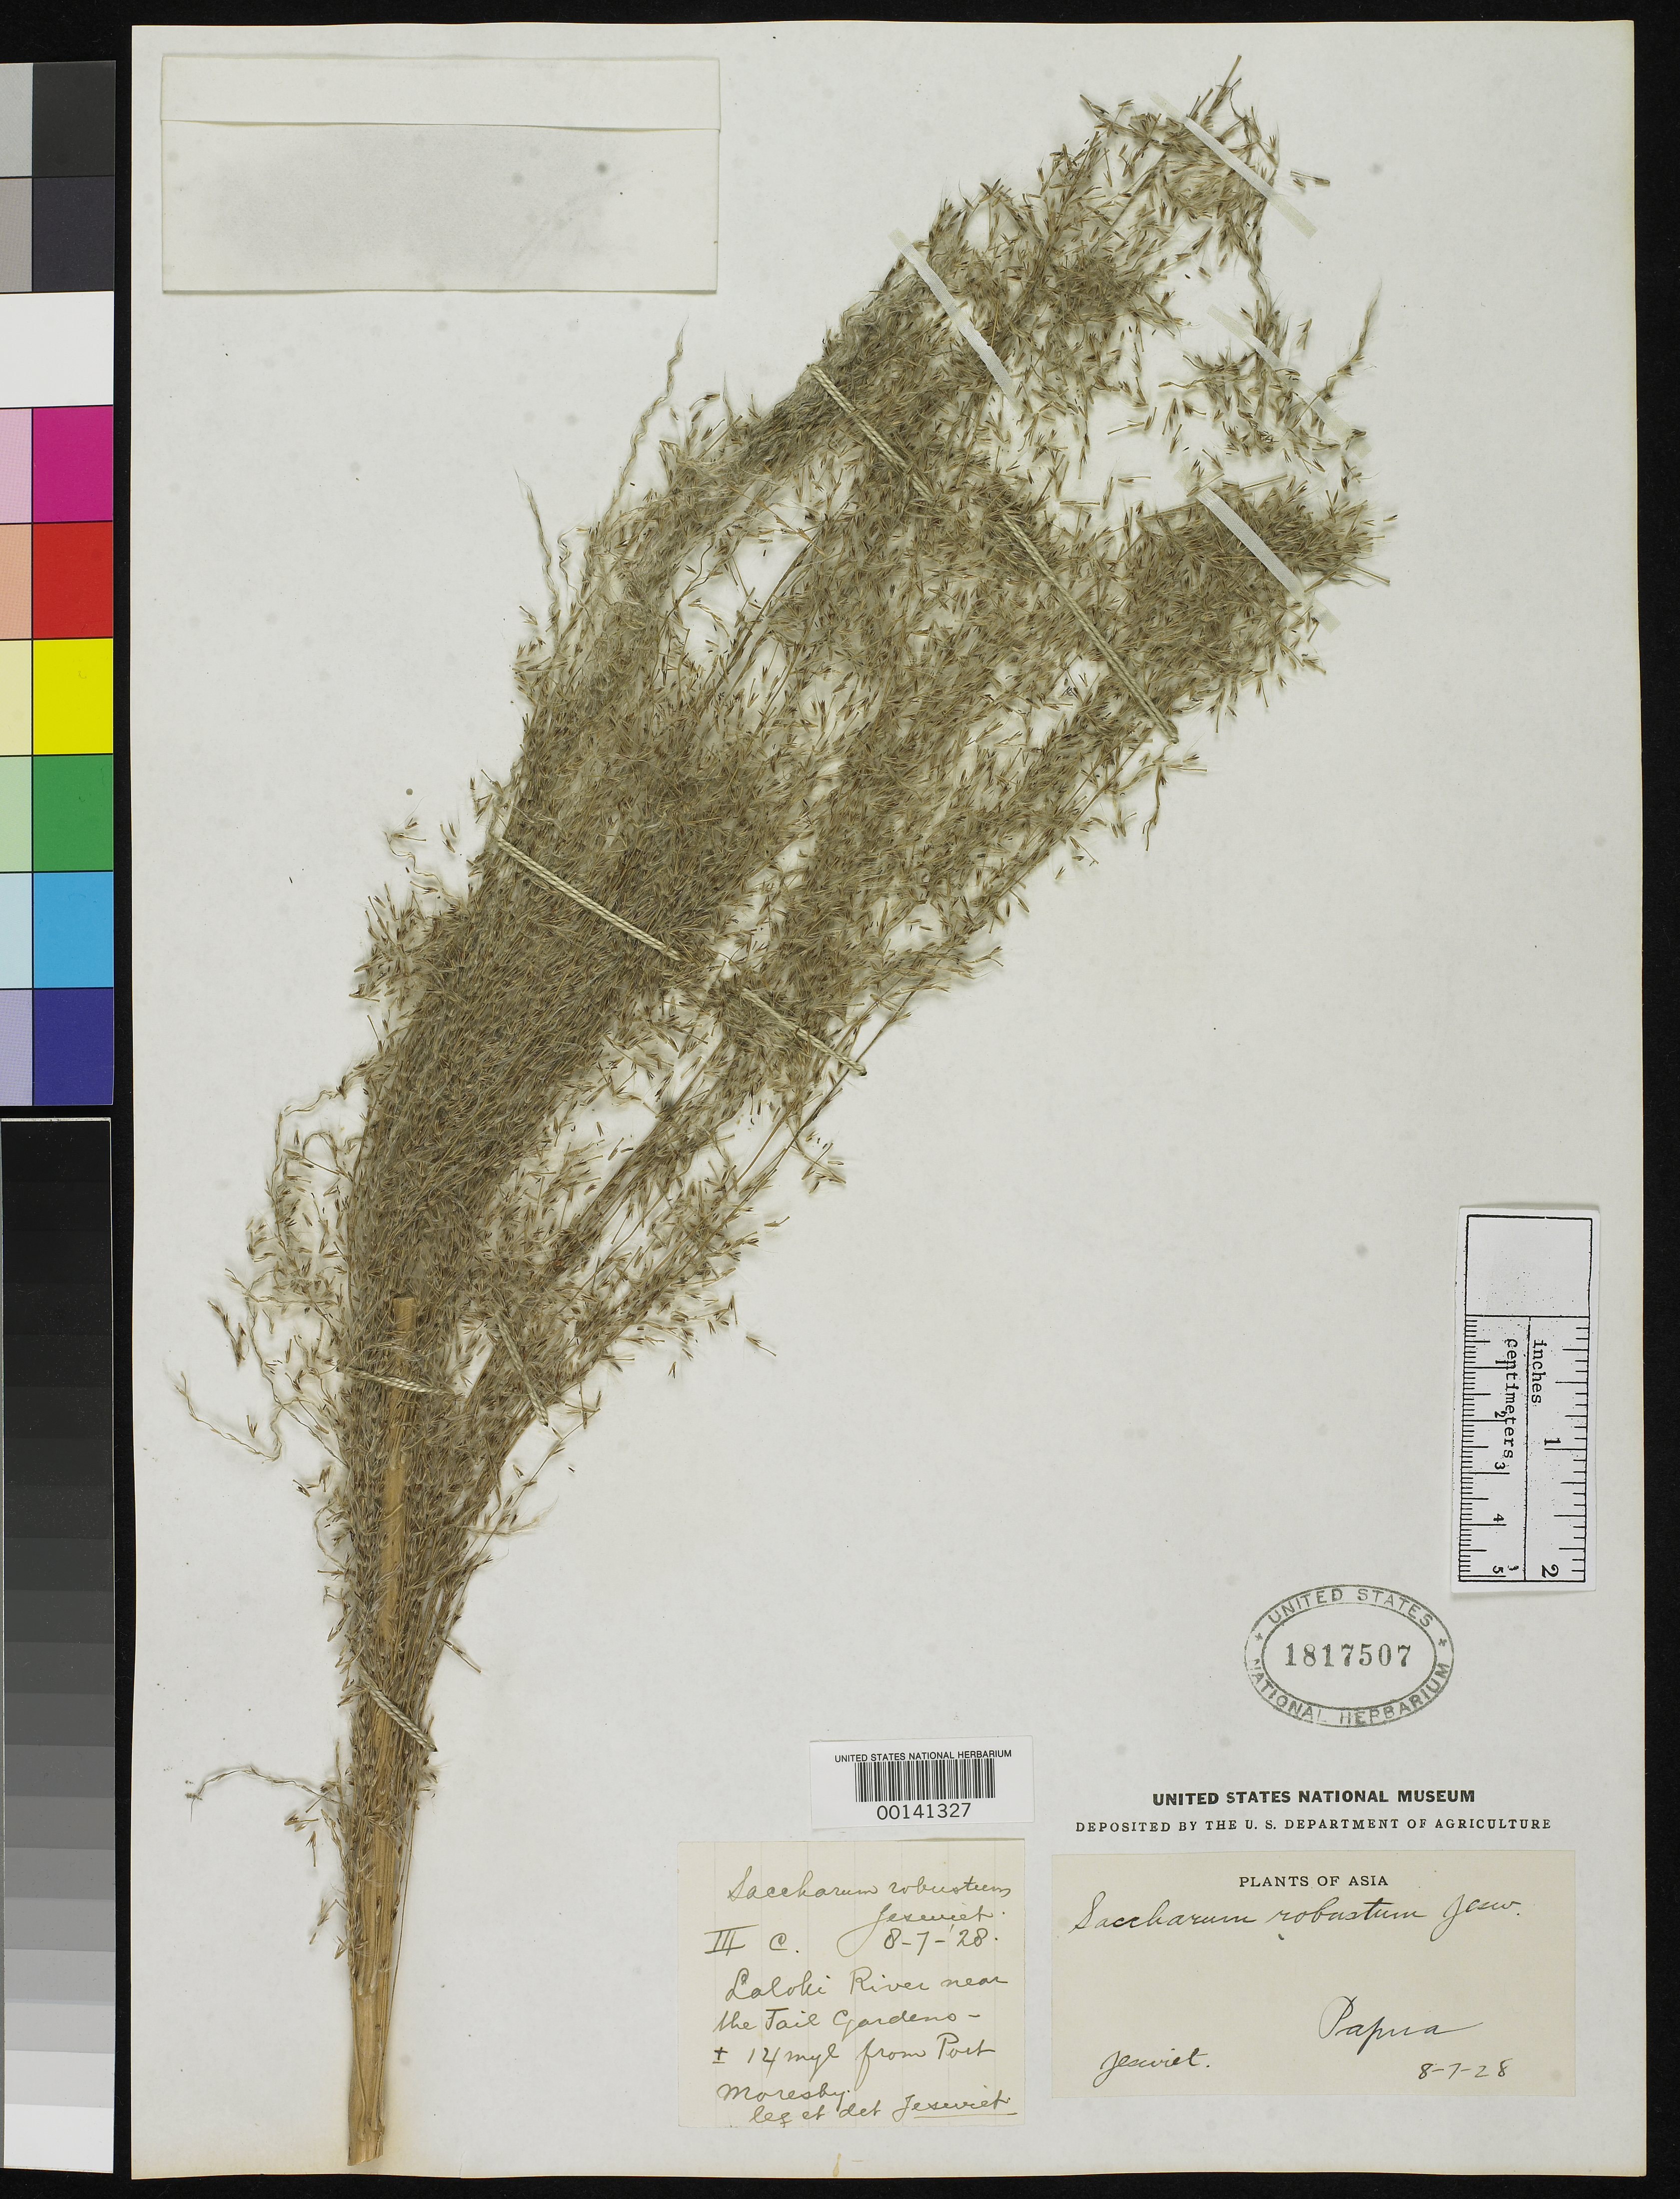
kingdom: Plantae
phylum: Tracheophyta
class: Liliopsida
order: Poales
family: Poaceae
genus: Saccharum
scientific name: Saccharum robustum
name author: Brandes & Jeswiet in Grassl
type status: Holotype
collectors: J. Jeswiet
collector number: III C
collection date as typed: Jun 1928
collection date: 1928-06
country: Papua New Guinea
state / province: Central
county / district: Port Moresby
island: New Guinea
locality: Port Moresby, Laloki River, near jail gardens.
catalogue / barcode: US 1817507